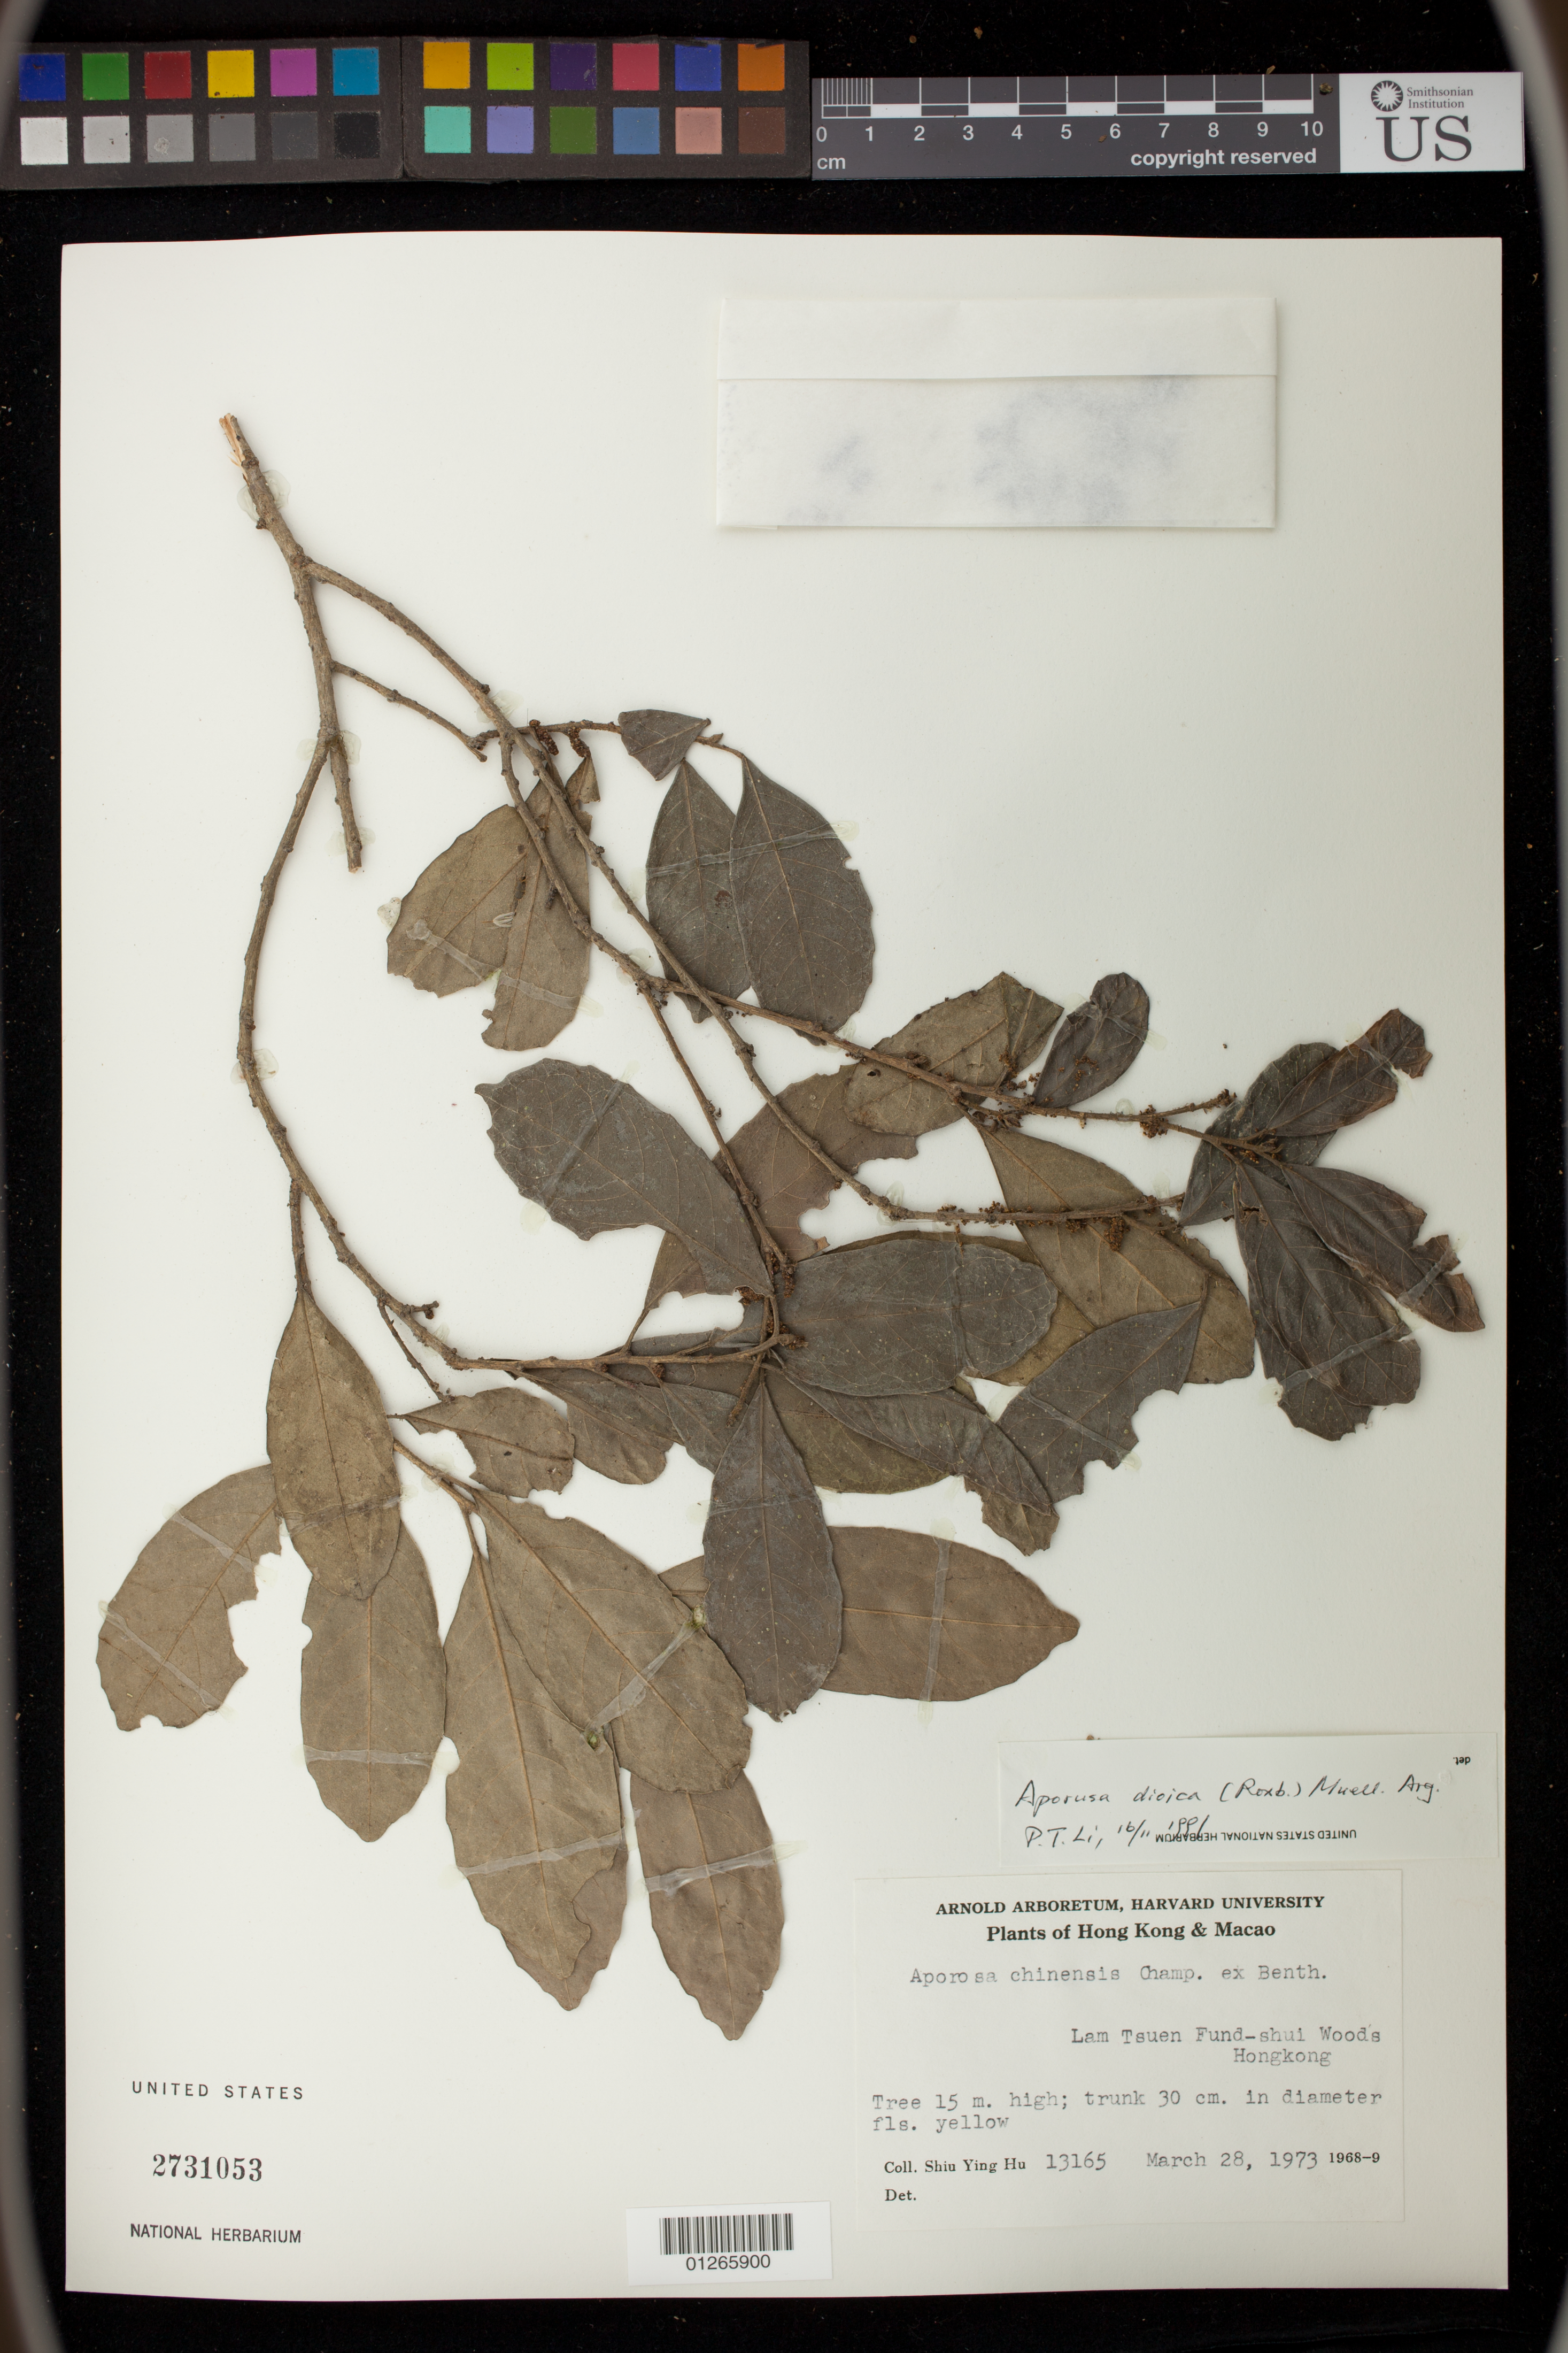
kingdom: Plantae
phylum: Tracheophyta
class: Magnoliopsida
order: Malpighiales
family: Phyllanthaceae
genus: Aporosa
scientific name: Aporosa octandra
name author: (Buch.-Ham. & D. Don) Vickery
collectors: Y. Shiu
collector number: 13165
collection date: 1973-03-28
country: China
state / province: Hong Kong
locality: Lam Tsuen Fund-shui Woods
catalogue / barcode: US 2731053